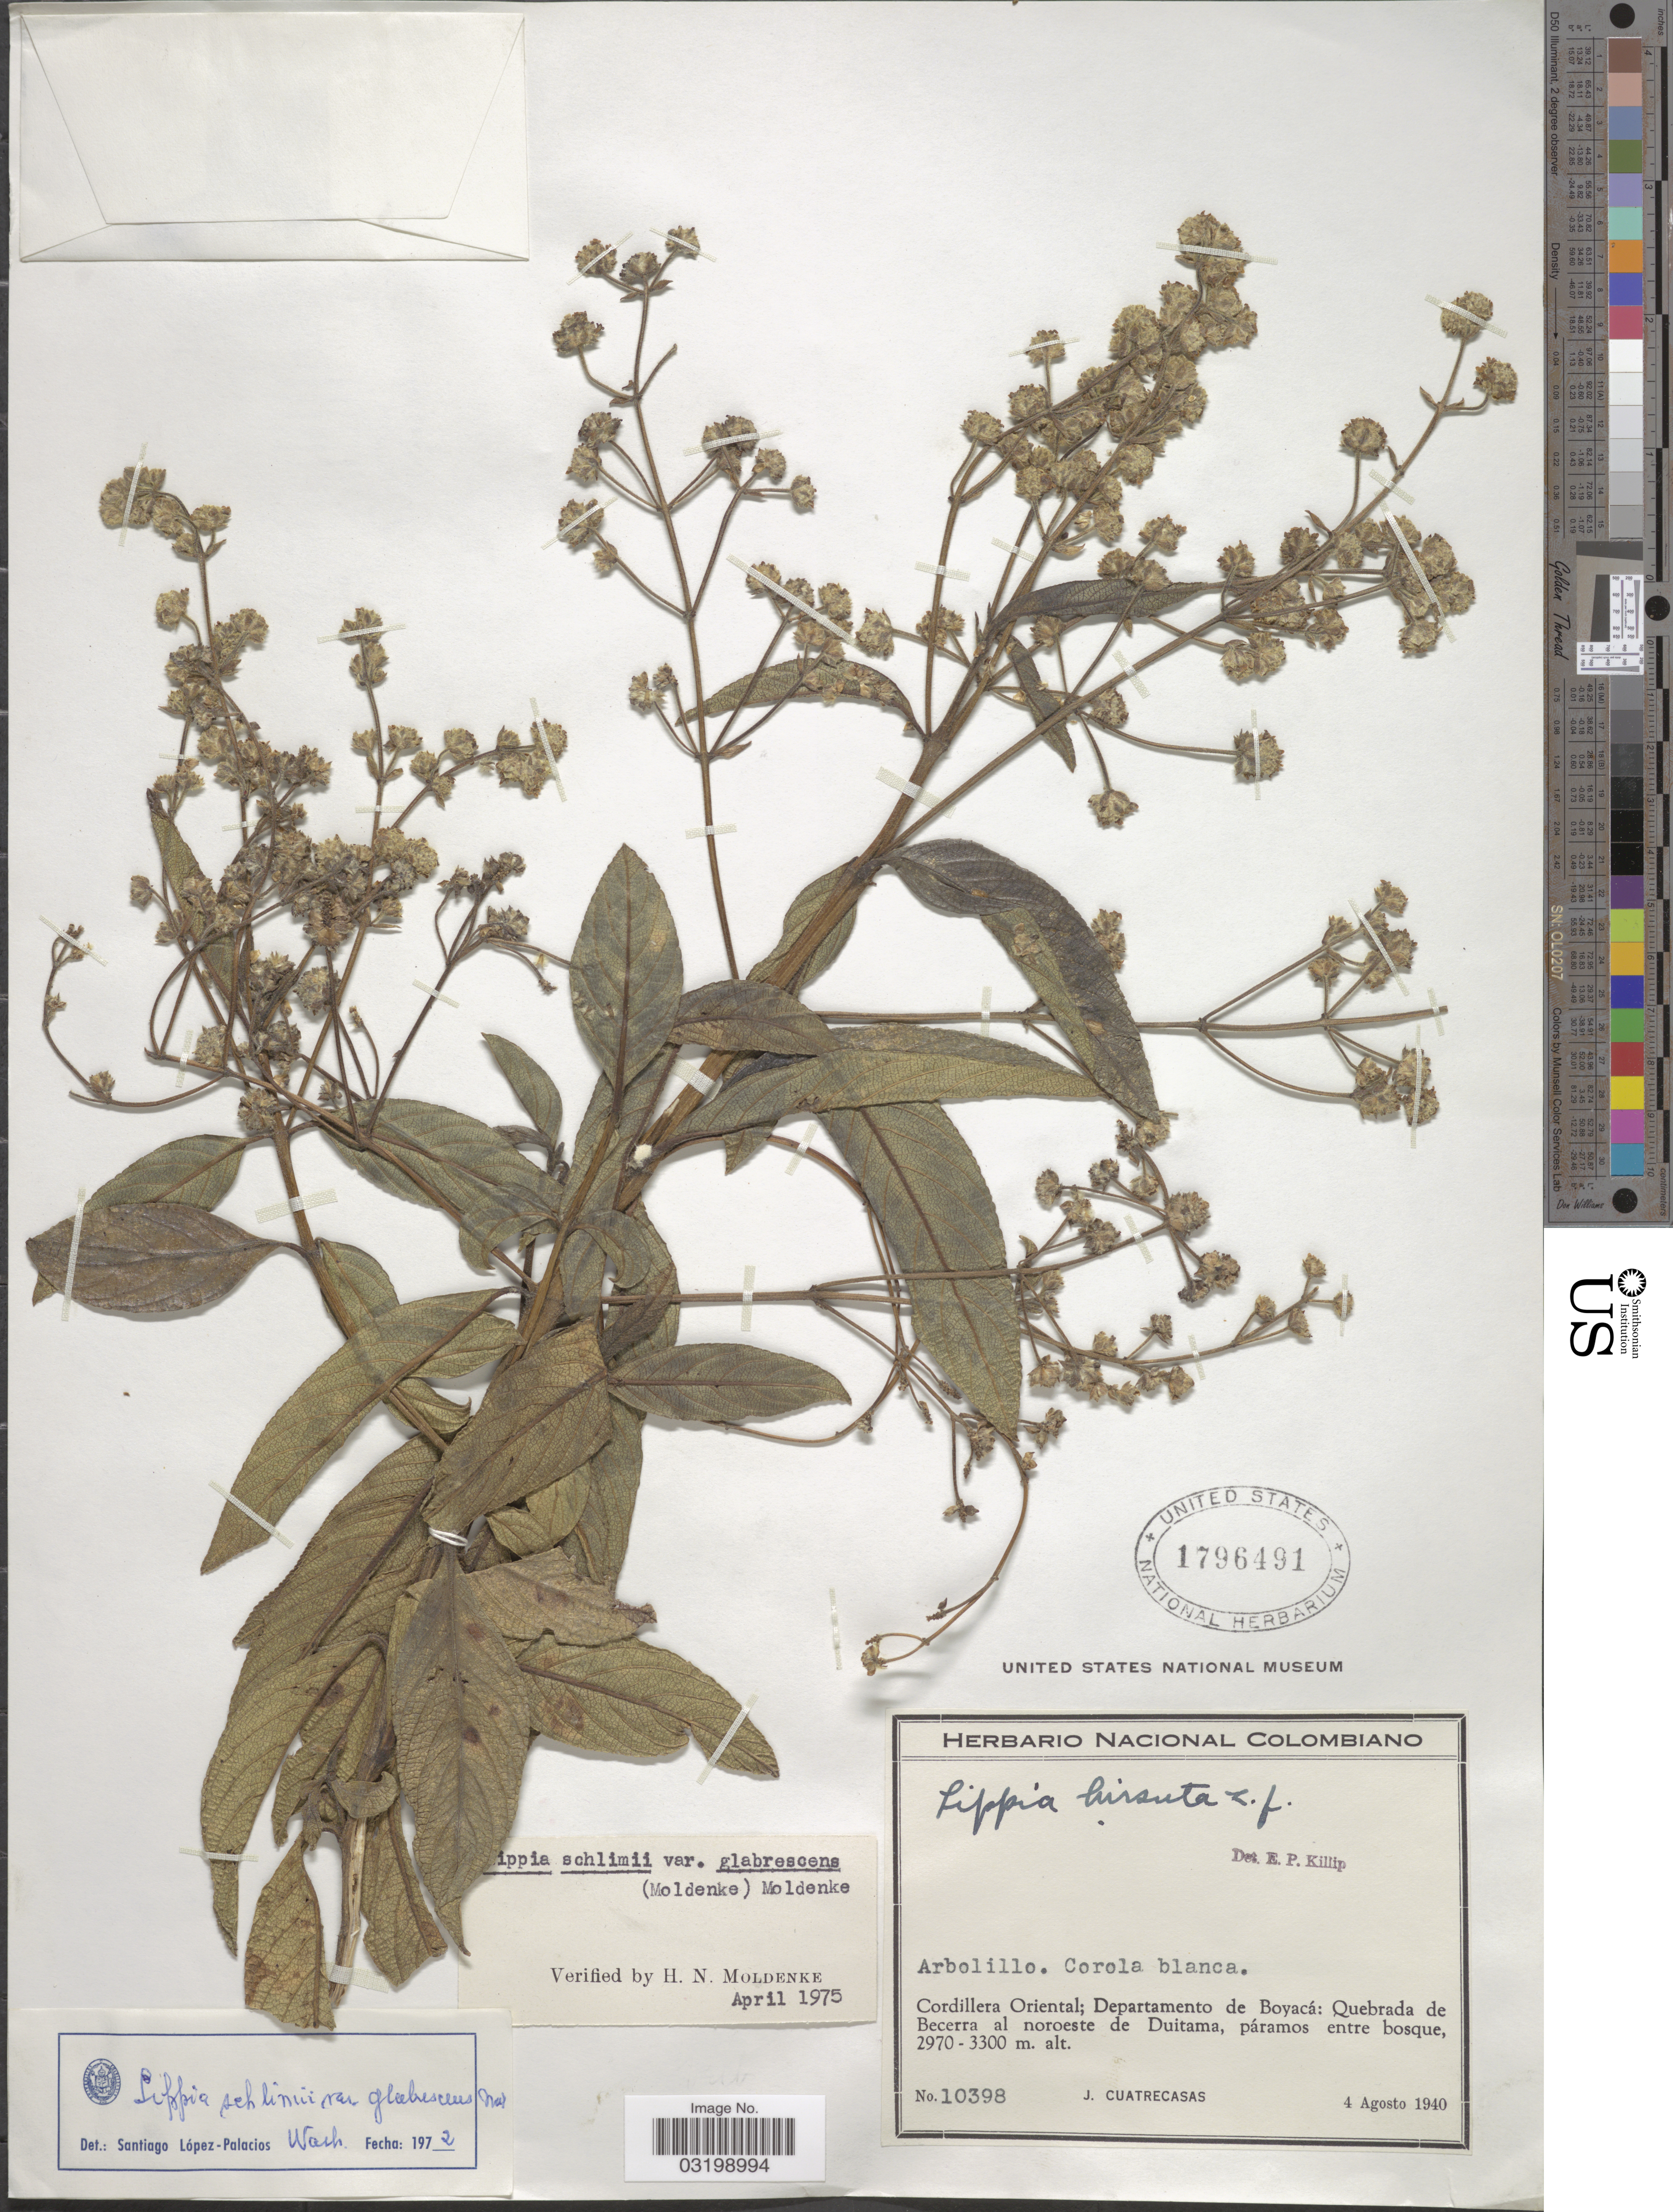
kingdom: Plantae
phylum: Tracheophyta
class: Magnoliopsida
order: Lamiales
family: Verbenaceae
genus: Lippia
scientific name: Lippia hirsuta var. glabrescens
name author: Moldenke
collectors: J. Cuatrecasas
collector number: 10398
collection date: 1940-08-04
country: Colombia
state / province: Boyacá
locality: Cordillera Oriental; Departamento de Boyacá: Quebrada de Becerra al noroeste de Duitama, páramos entre bosque.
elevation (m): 2970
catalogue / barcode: US 1796491